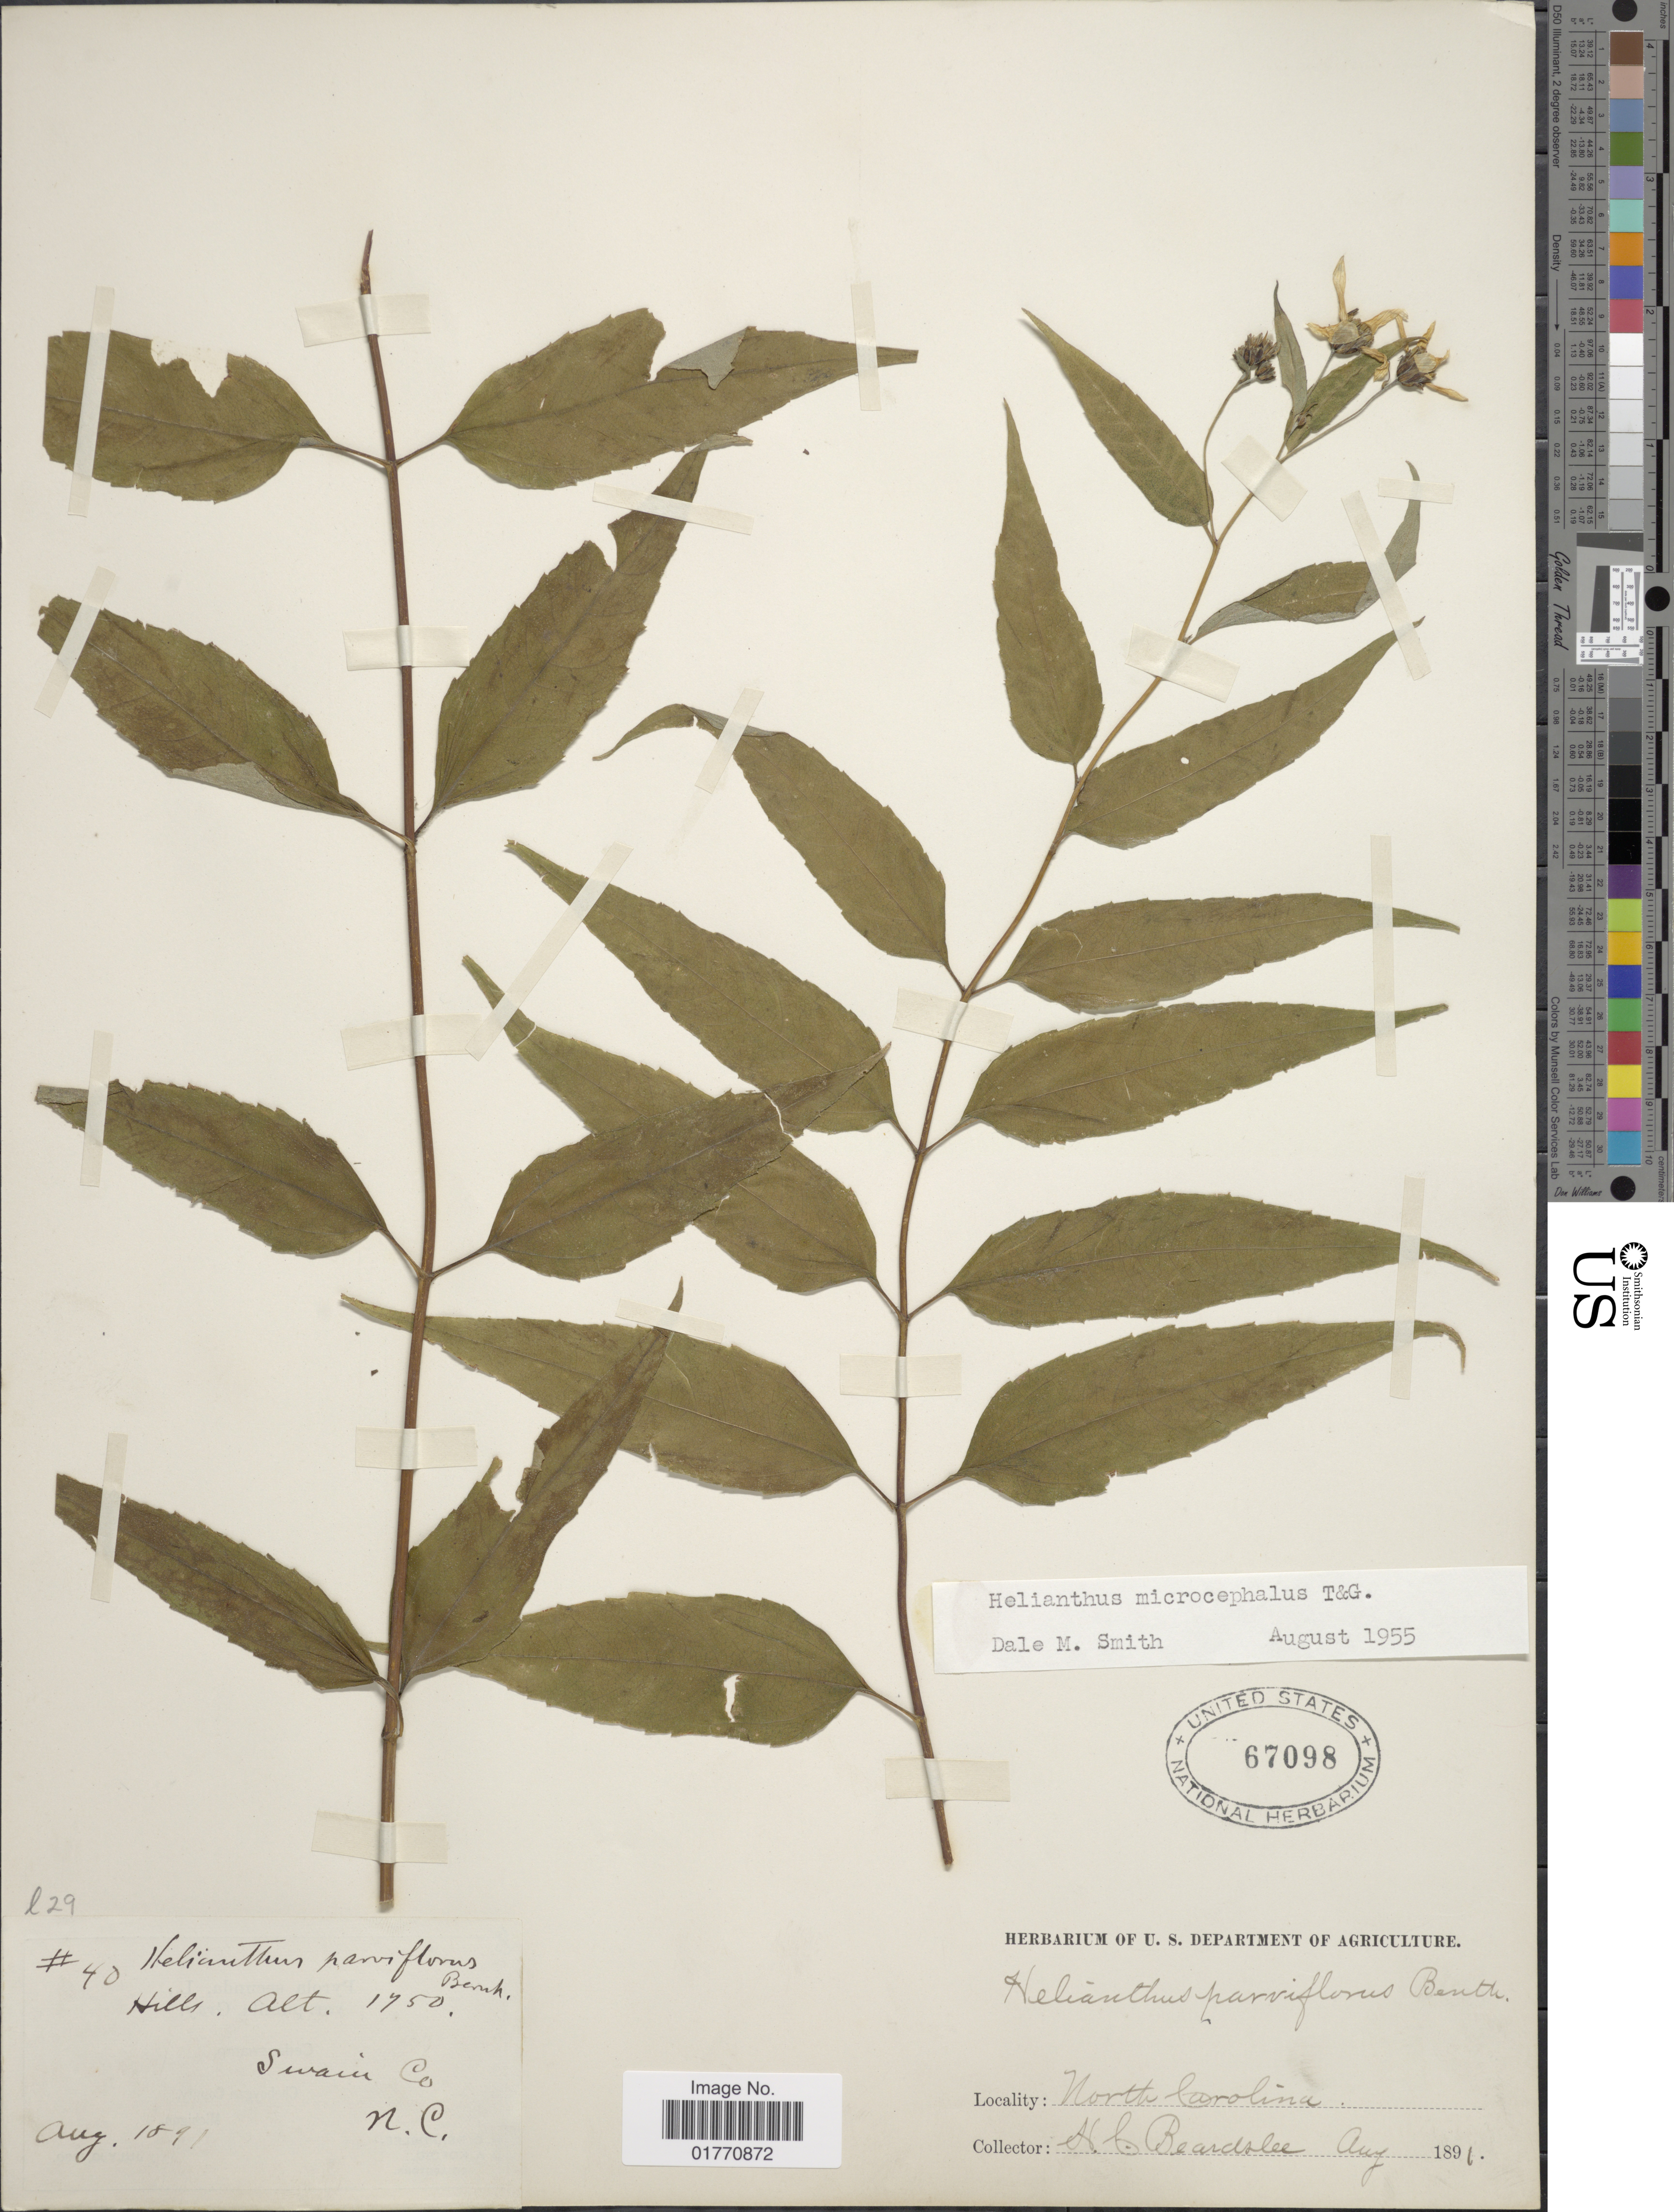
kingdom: Plantae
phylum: Tracheophyta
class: Magnoliopsida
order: Asterales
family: Asteraceae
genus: Helianthus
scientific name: Helianthus microcephalus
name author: Torr. & A. Gray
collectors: H. Beardslee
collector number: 40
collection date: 1891-08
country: United States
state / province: North Carolina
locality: Hills, Swain Co.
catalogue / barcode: US 67098